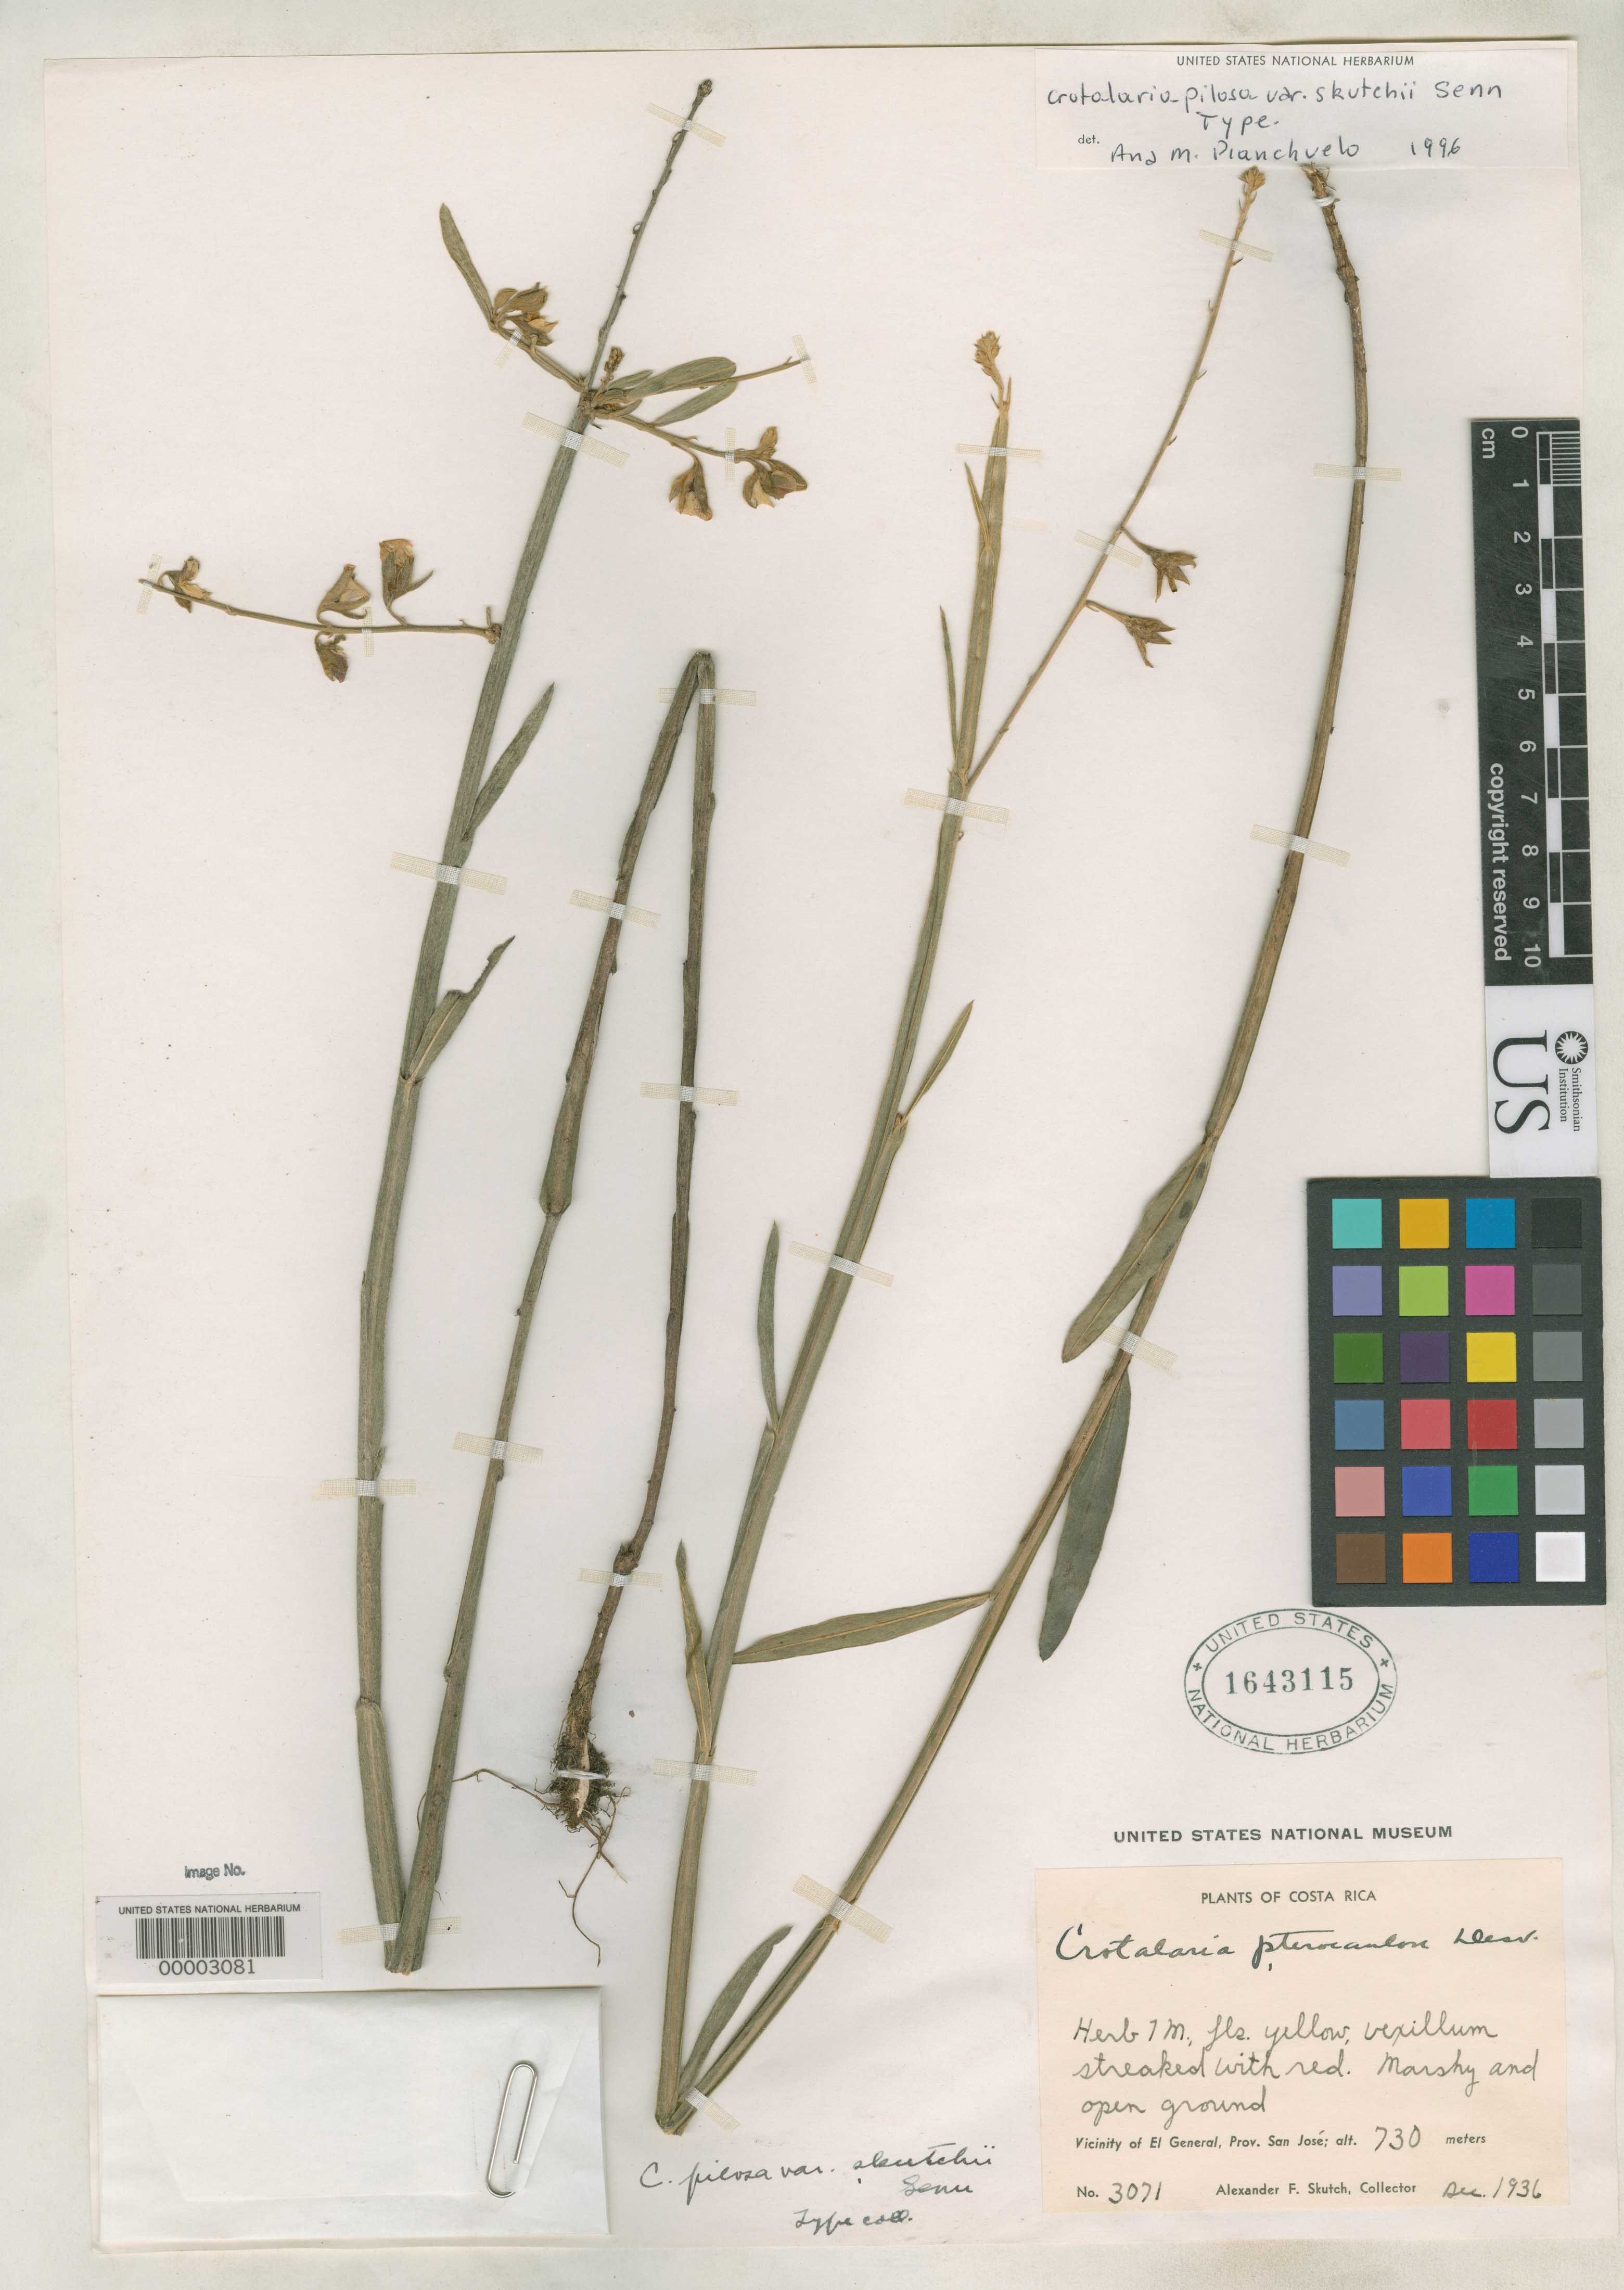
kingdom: Plantae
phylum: Tracheophyta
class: Magnoliopsida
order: Fabales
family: Fabaceae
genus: Crotalaria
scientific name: Crotalaria pilosa var. skutchii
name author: Senn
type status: Isotype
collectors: A. F. Skutch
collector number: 3071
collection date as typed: Dec 1936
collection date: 1936-12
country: Costa Rica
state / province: San José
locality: Vicinity of El General.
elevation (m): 730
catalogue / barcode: US 1643115